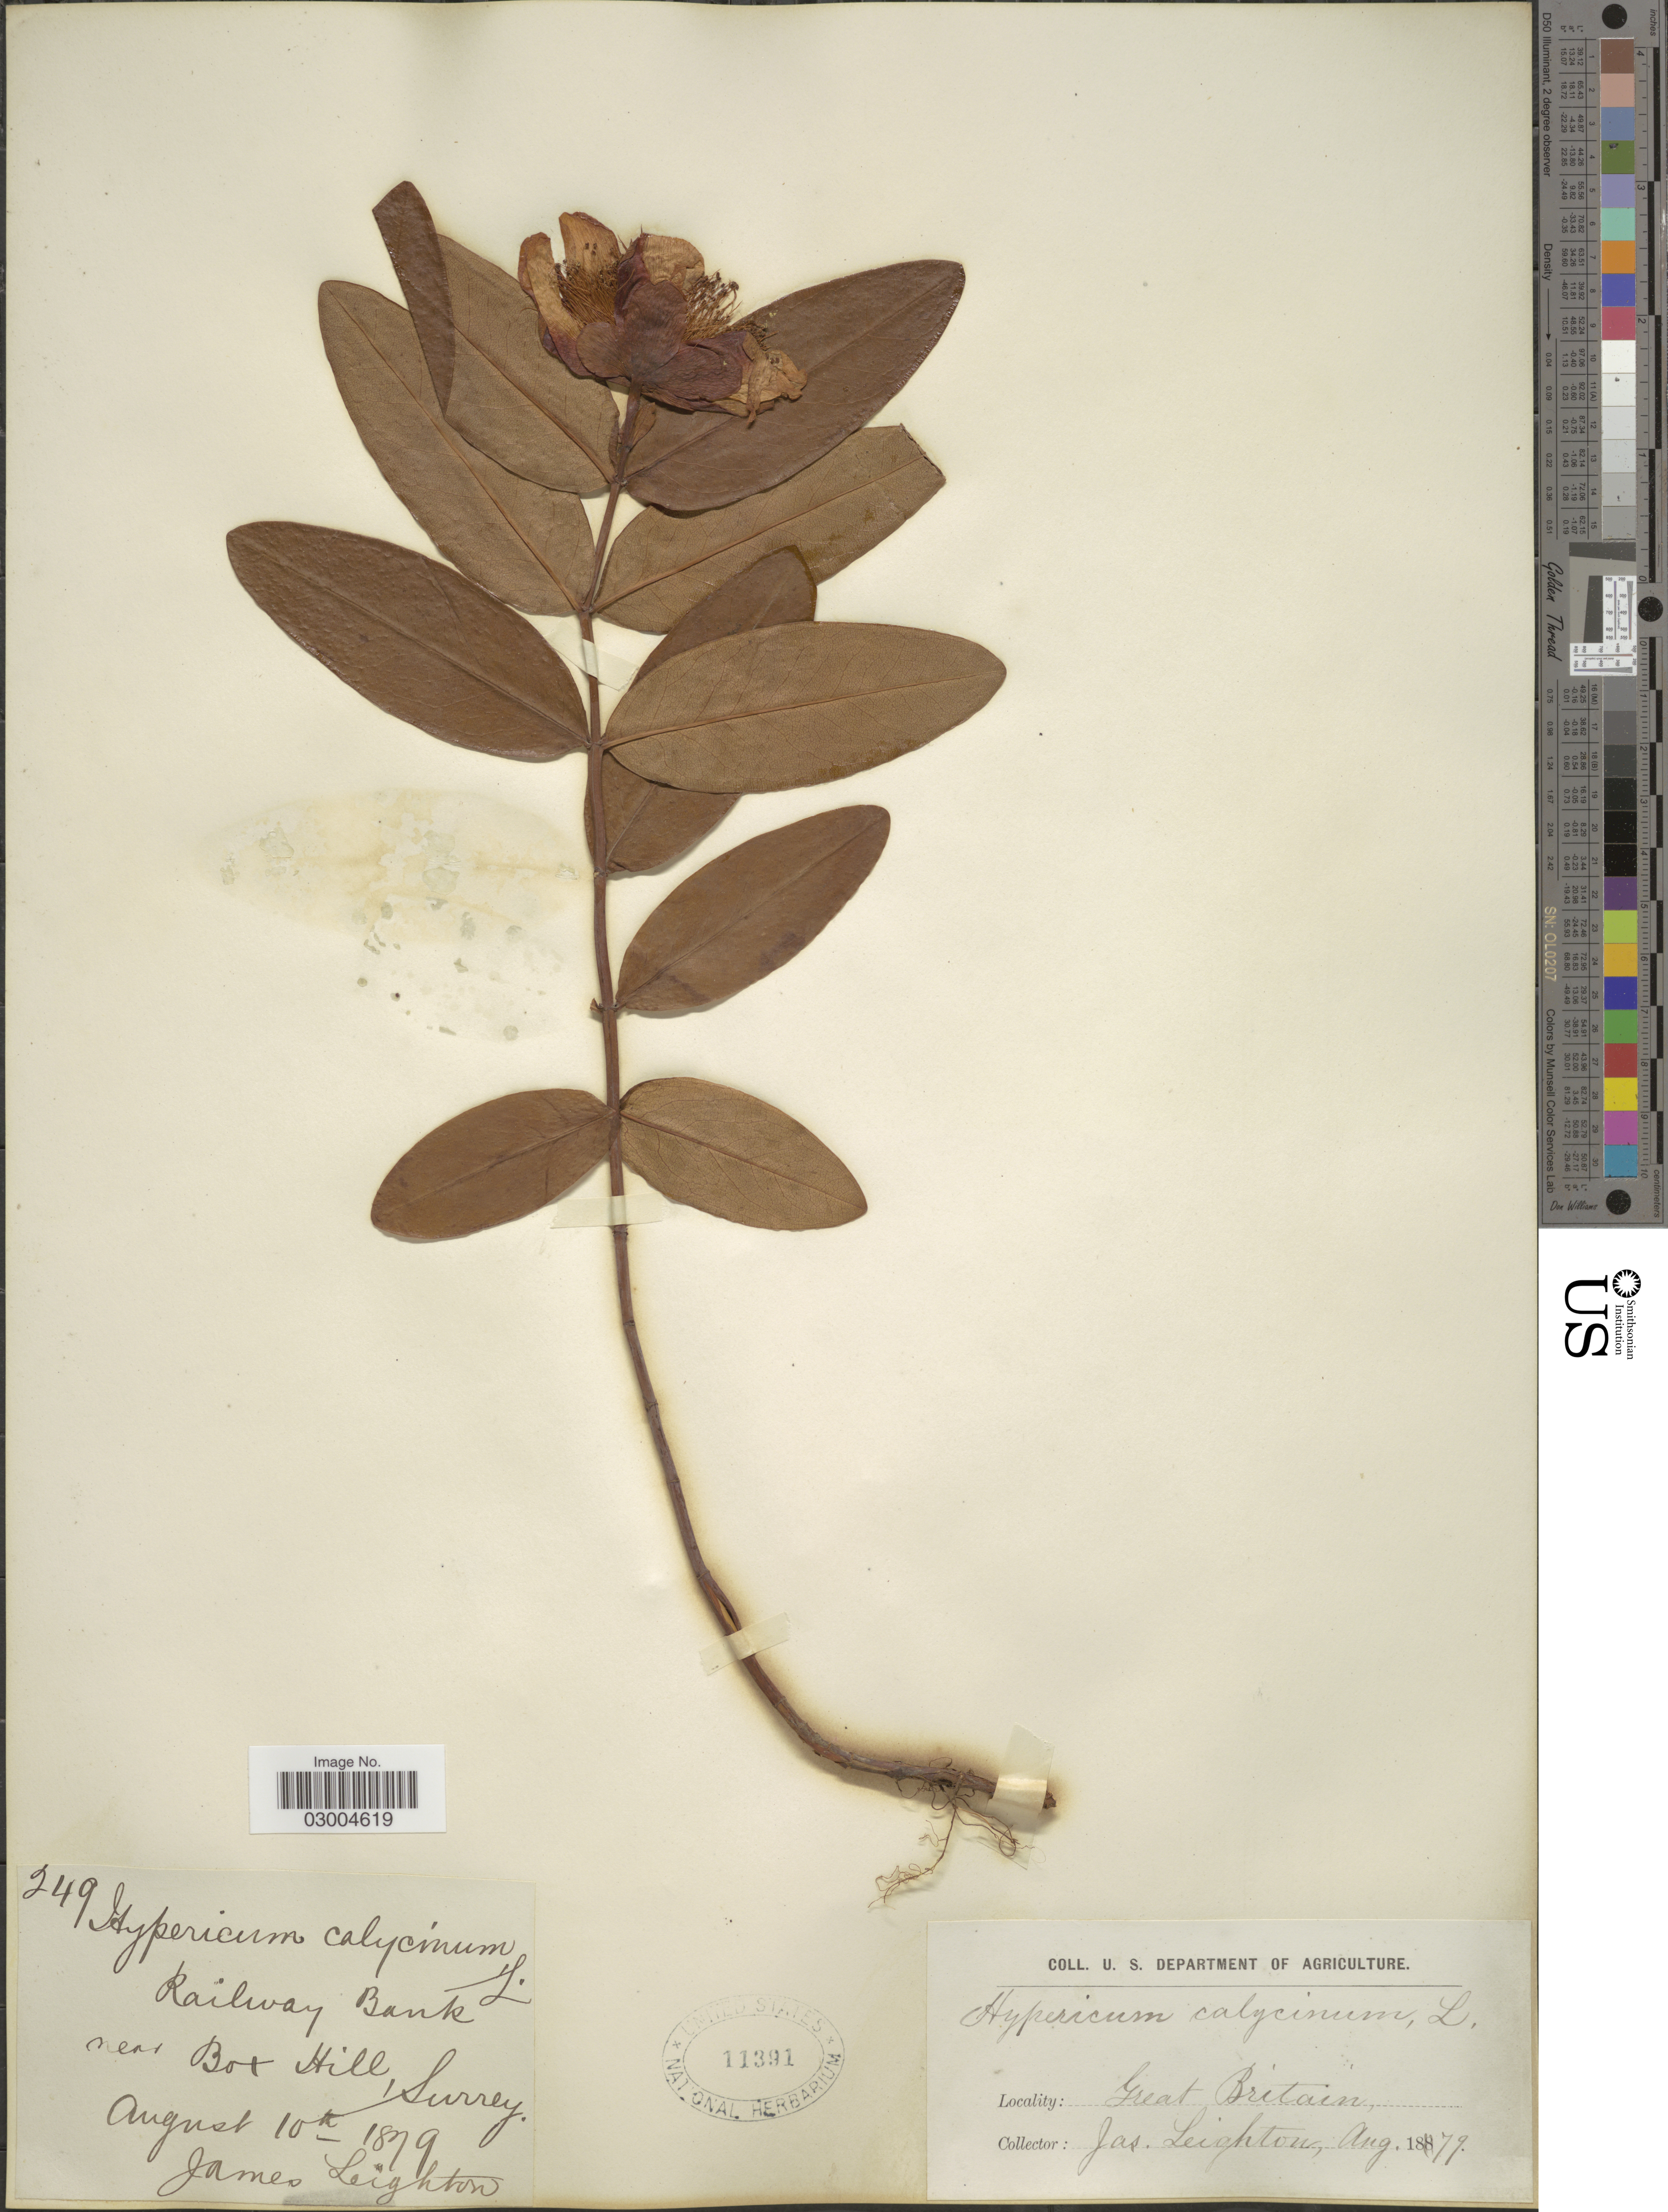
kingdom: Plantae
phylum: Tracheophyta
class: Magnoliopsida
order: Malpighiales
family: Hypericaceae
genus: Hypericum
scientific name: Hypericum calycinum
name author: L.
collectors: J. Leighton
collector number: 249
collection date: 1879-08-10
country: United Kingdom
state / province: England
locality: Railway Bank near Box Hill, Surrey. Great Brittain.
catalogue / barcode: US 11391